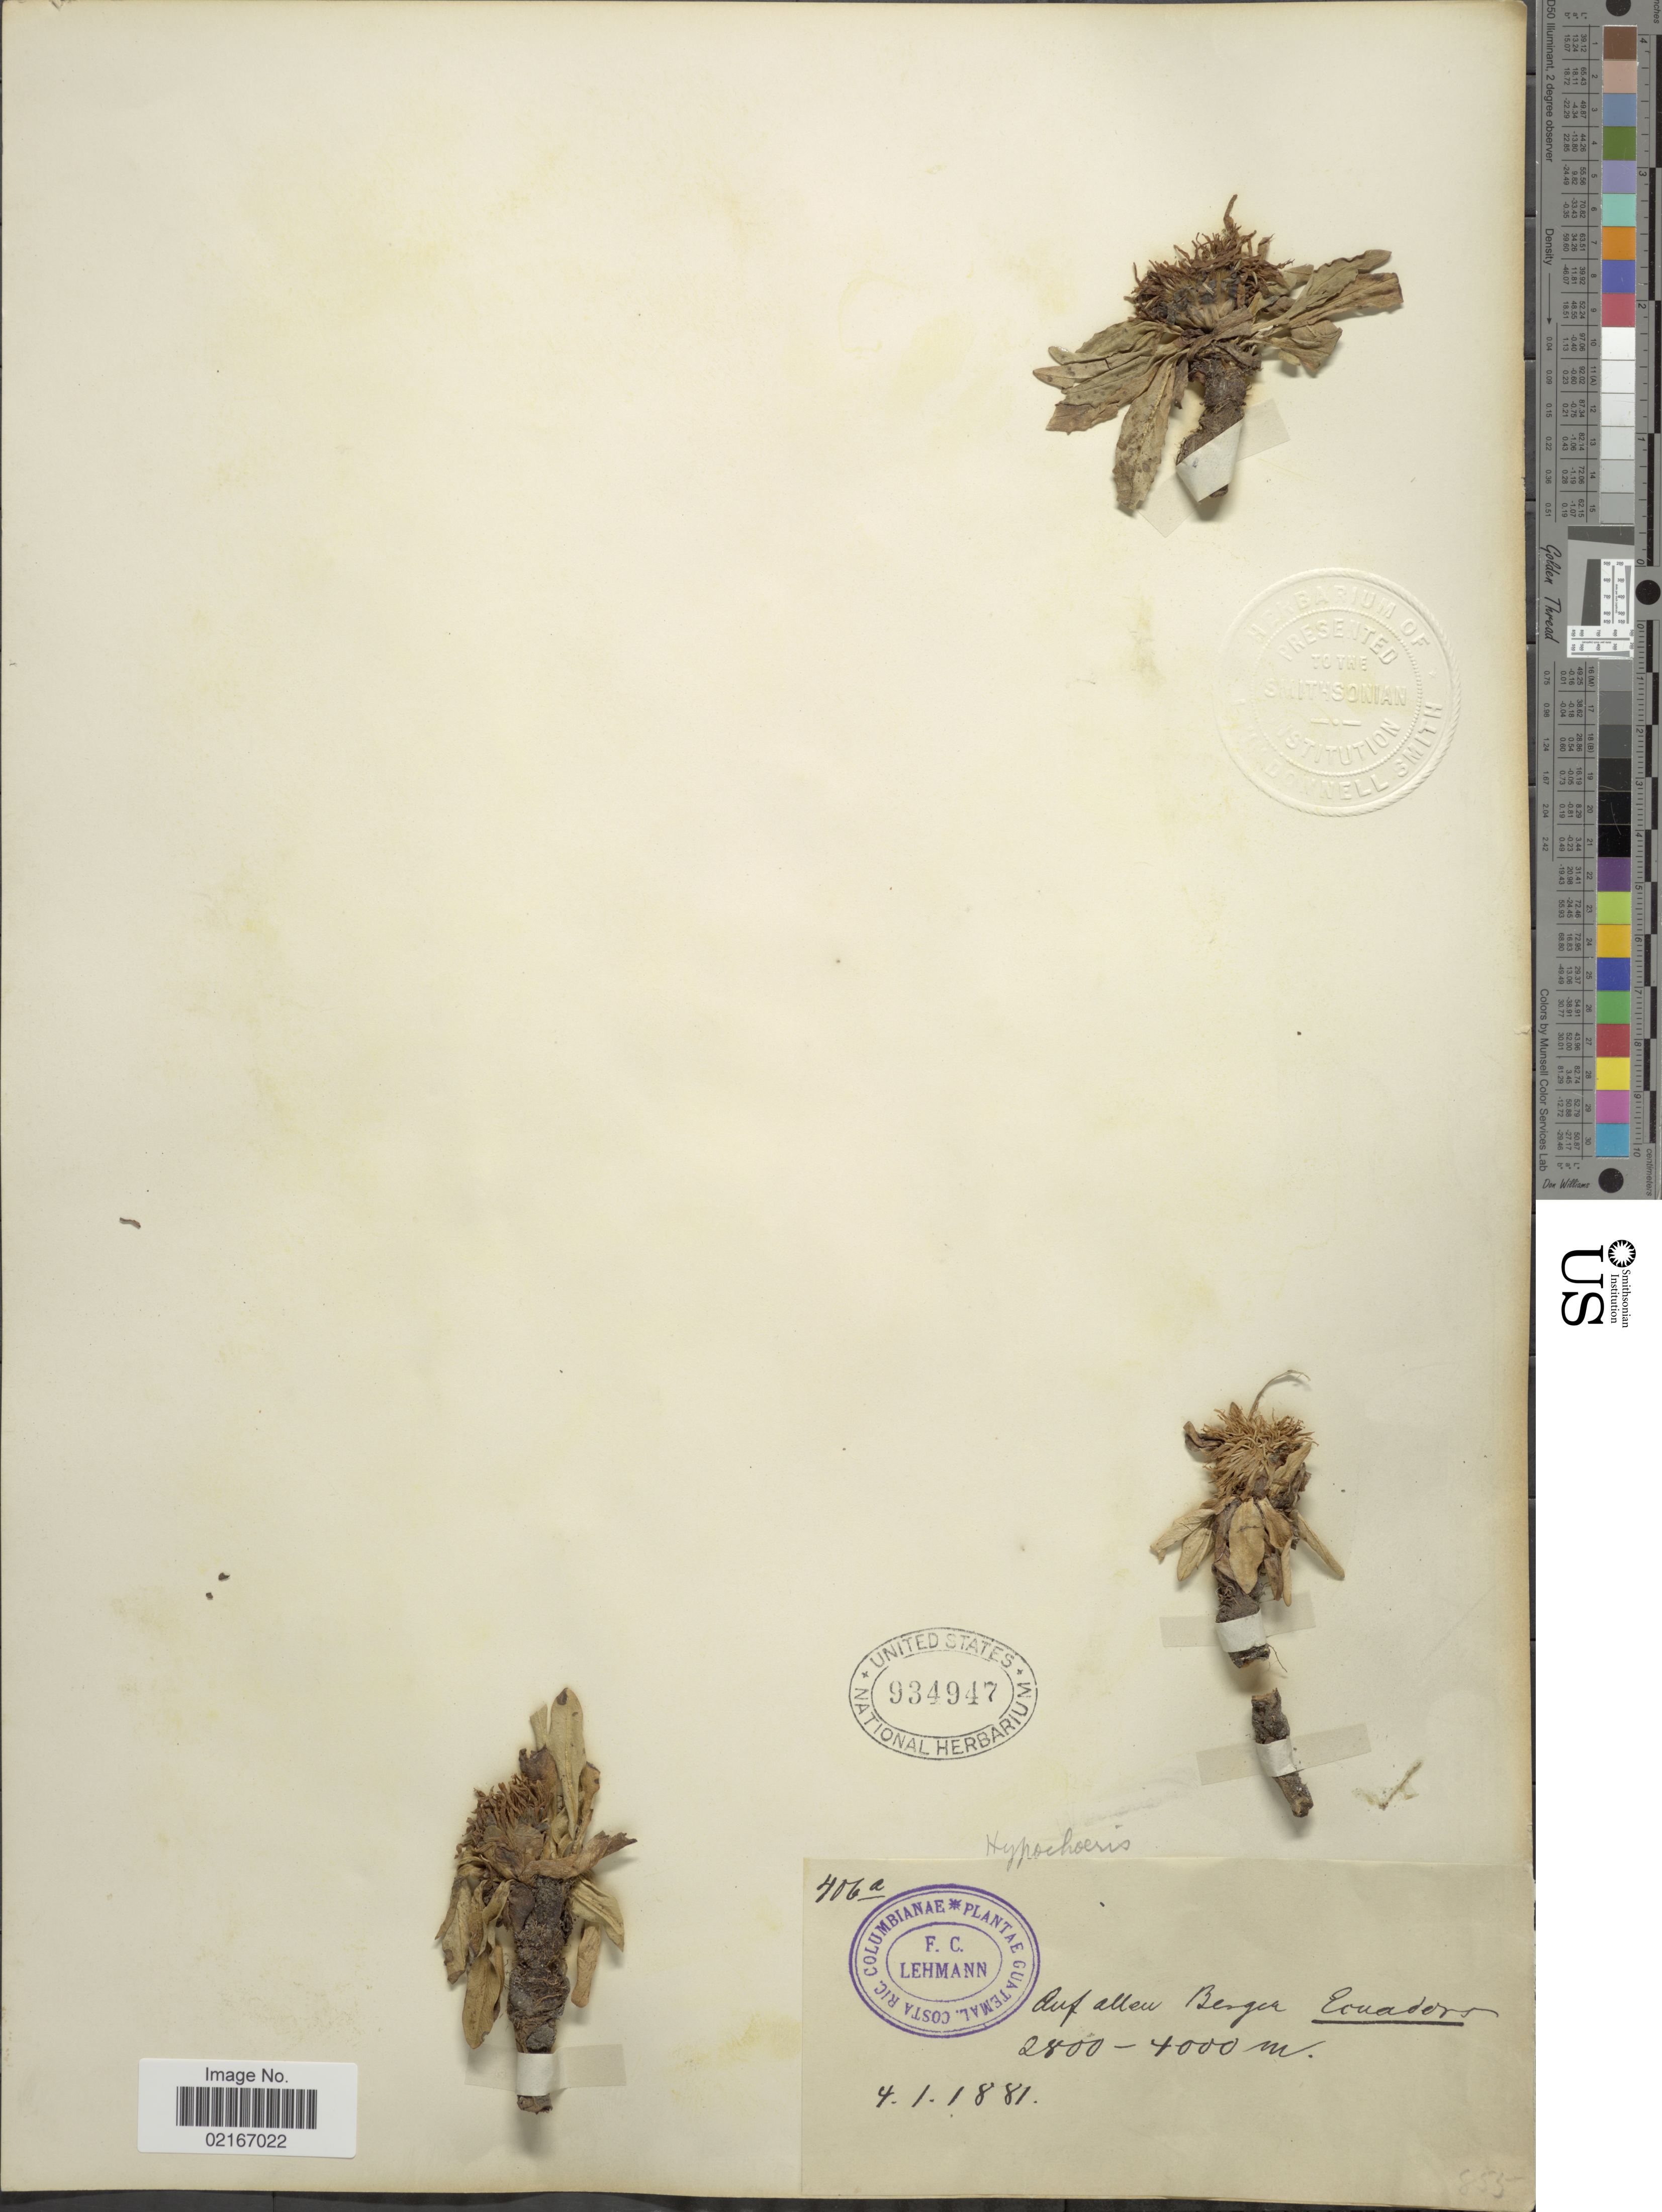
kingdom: Plantae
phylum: Tracheophyta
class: Magnoliopsida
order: Asterales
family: Asteraceae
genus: Hypochaeris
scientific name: Hypochaeris sp.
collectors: F. C. Lehmann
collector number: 406a*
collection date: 1881-01-04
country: Ecuador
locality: Auf allen Bergen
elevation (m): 2800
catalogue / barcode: US 934947